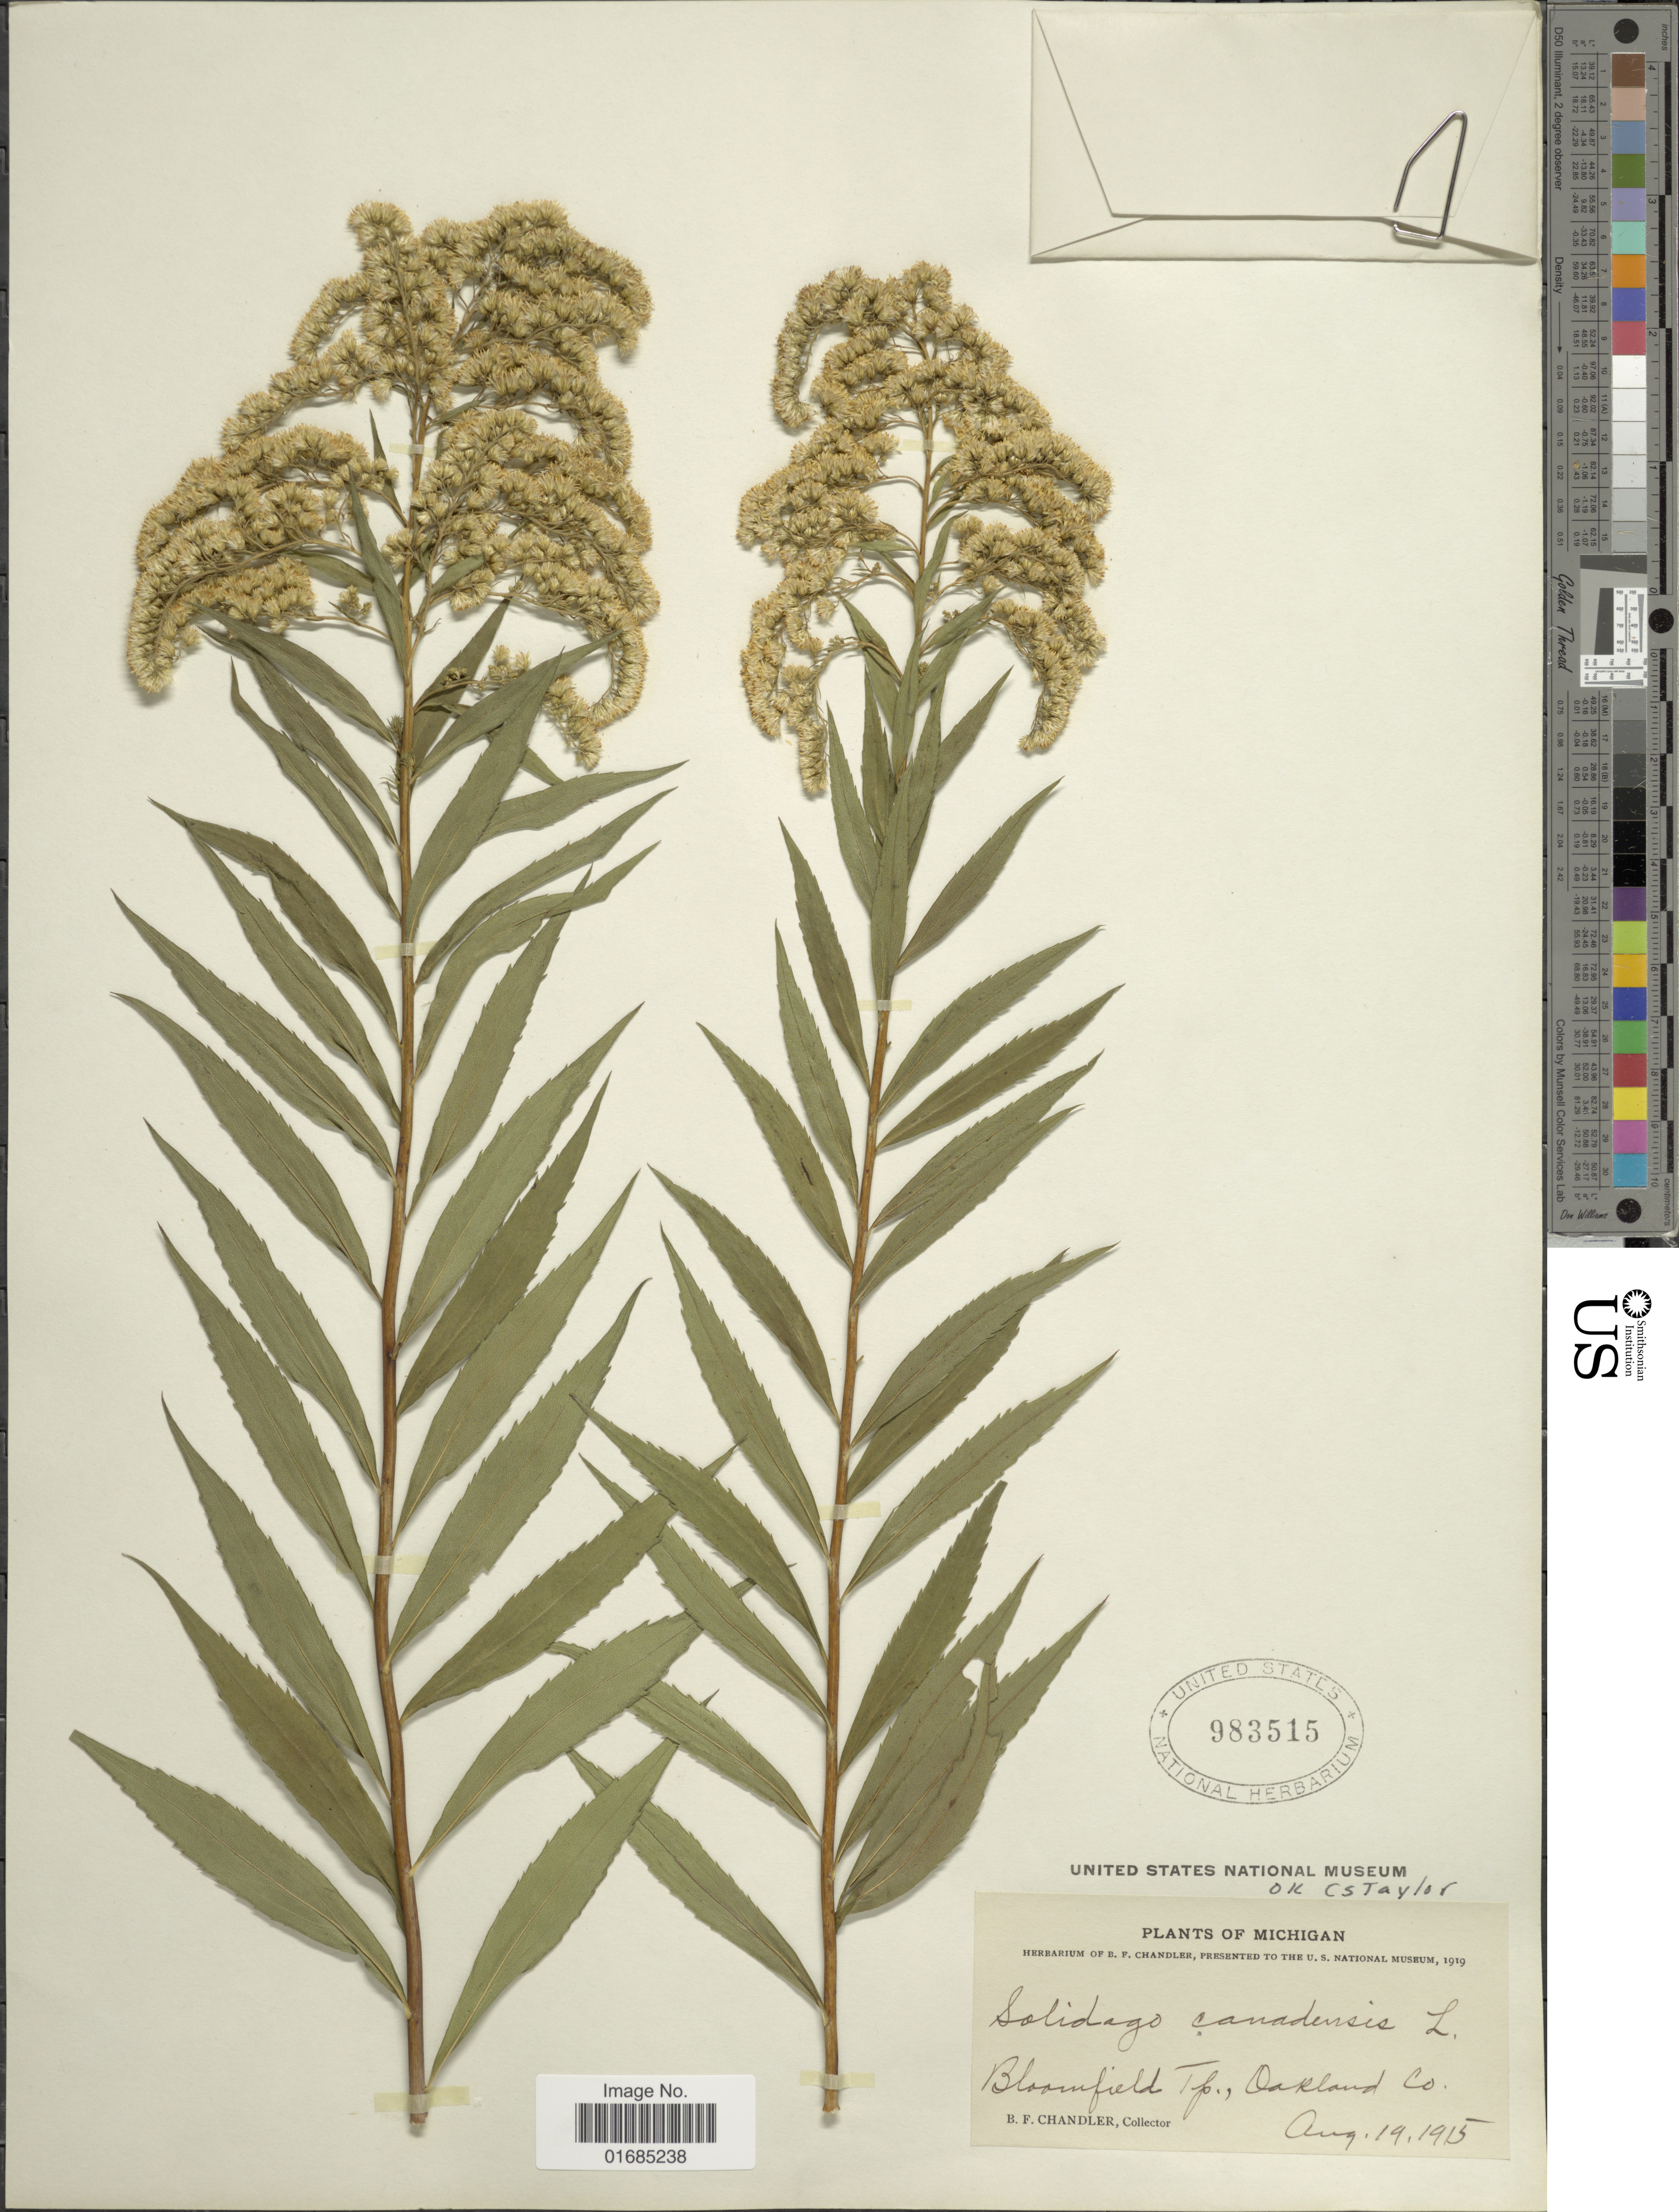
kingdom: Plantae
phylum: Tracheophyta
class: Magnoliopsida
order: Asterales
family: Asteraceae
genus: Solidago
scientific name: Solidago canadensis var. canadensis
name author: L.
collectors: B. F. Chandler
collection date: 1915-08-19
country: United States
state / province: Michigan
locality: Bloomfield Tp., Oakland Co.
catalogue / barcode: US 983515